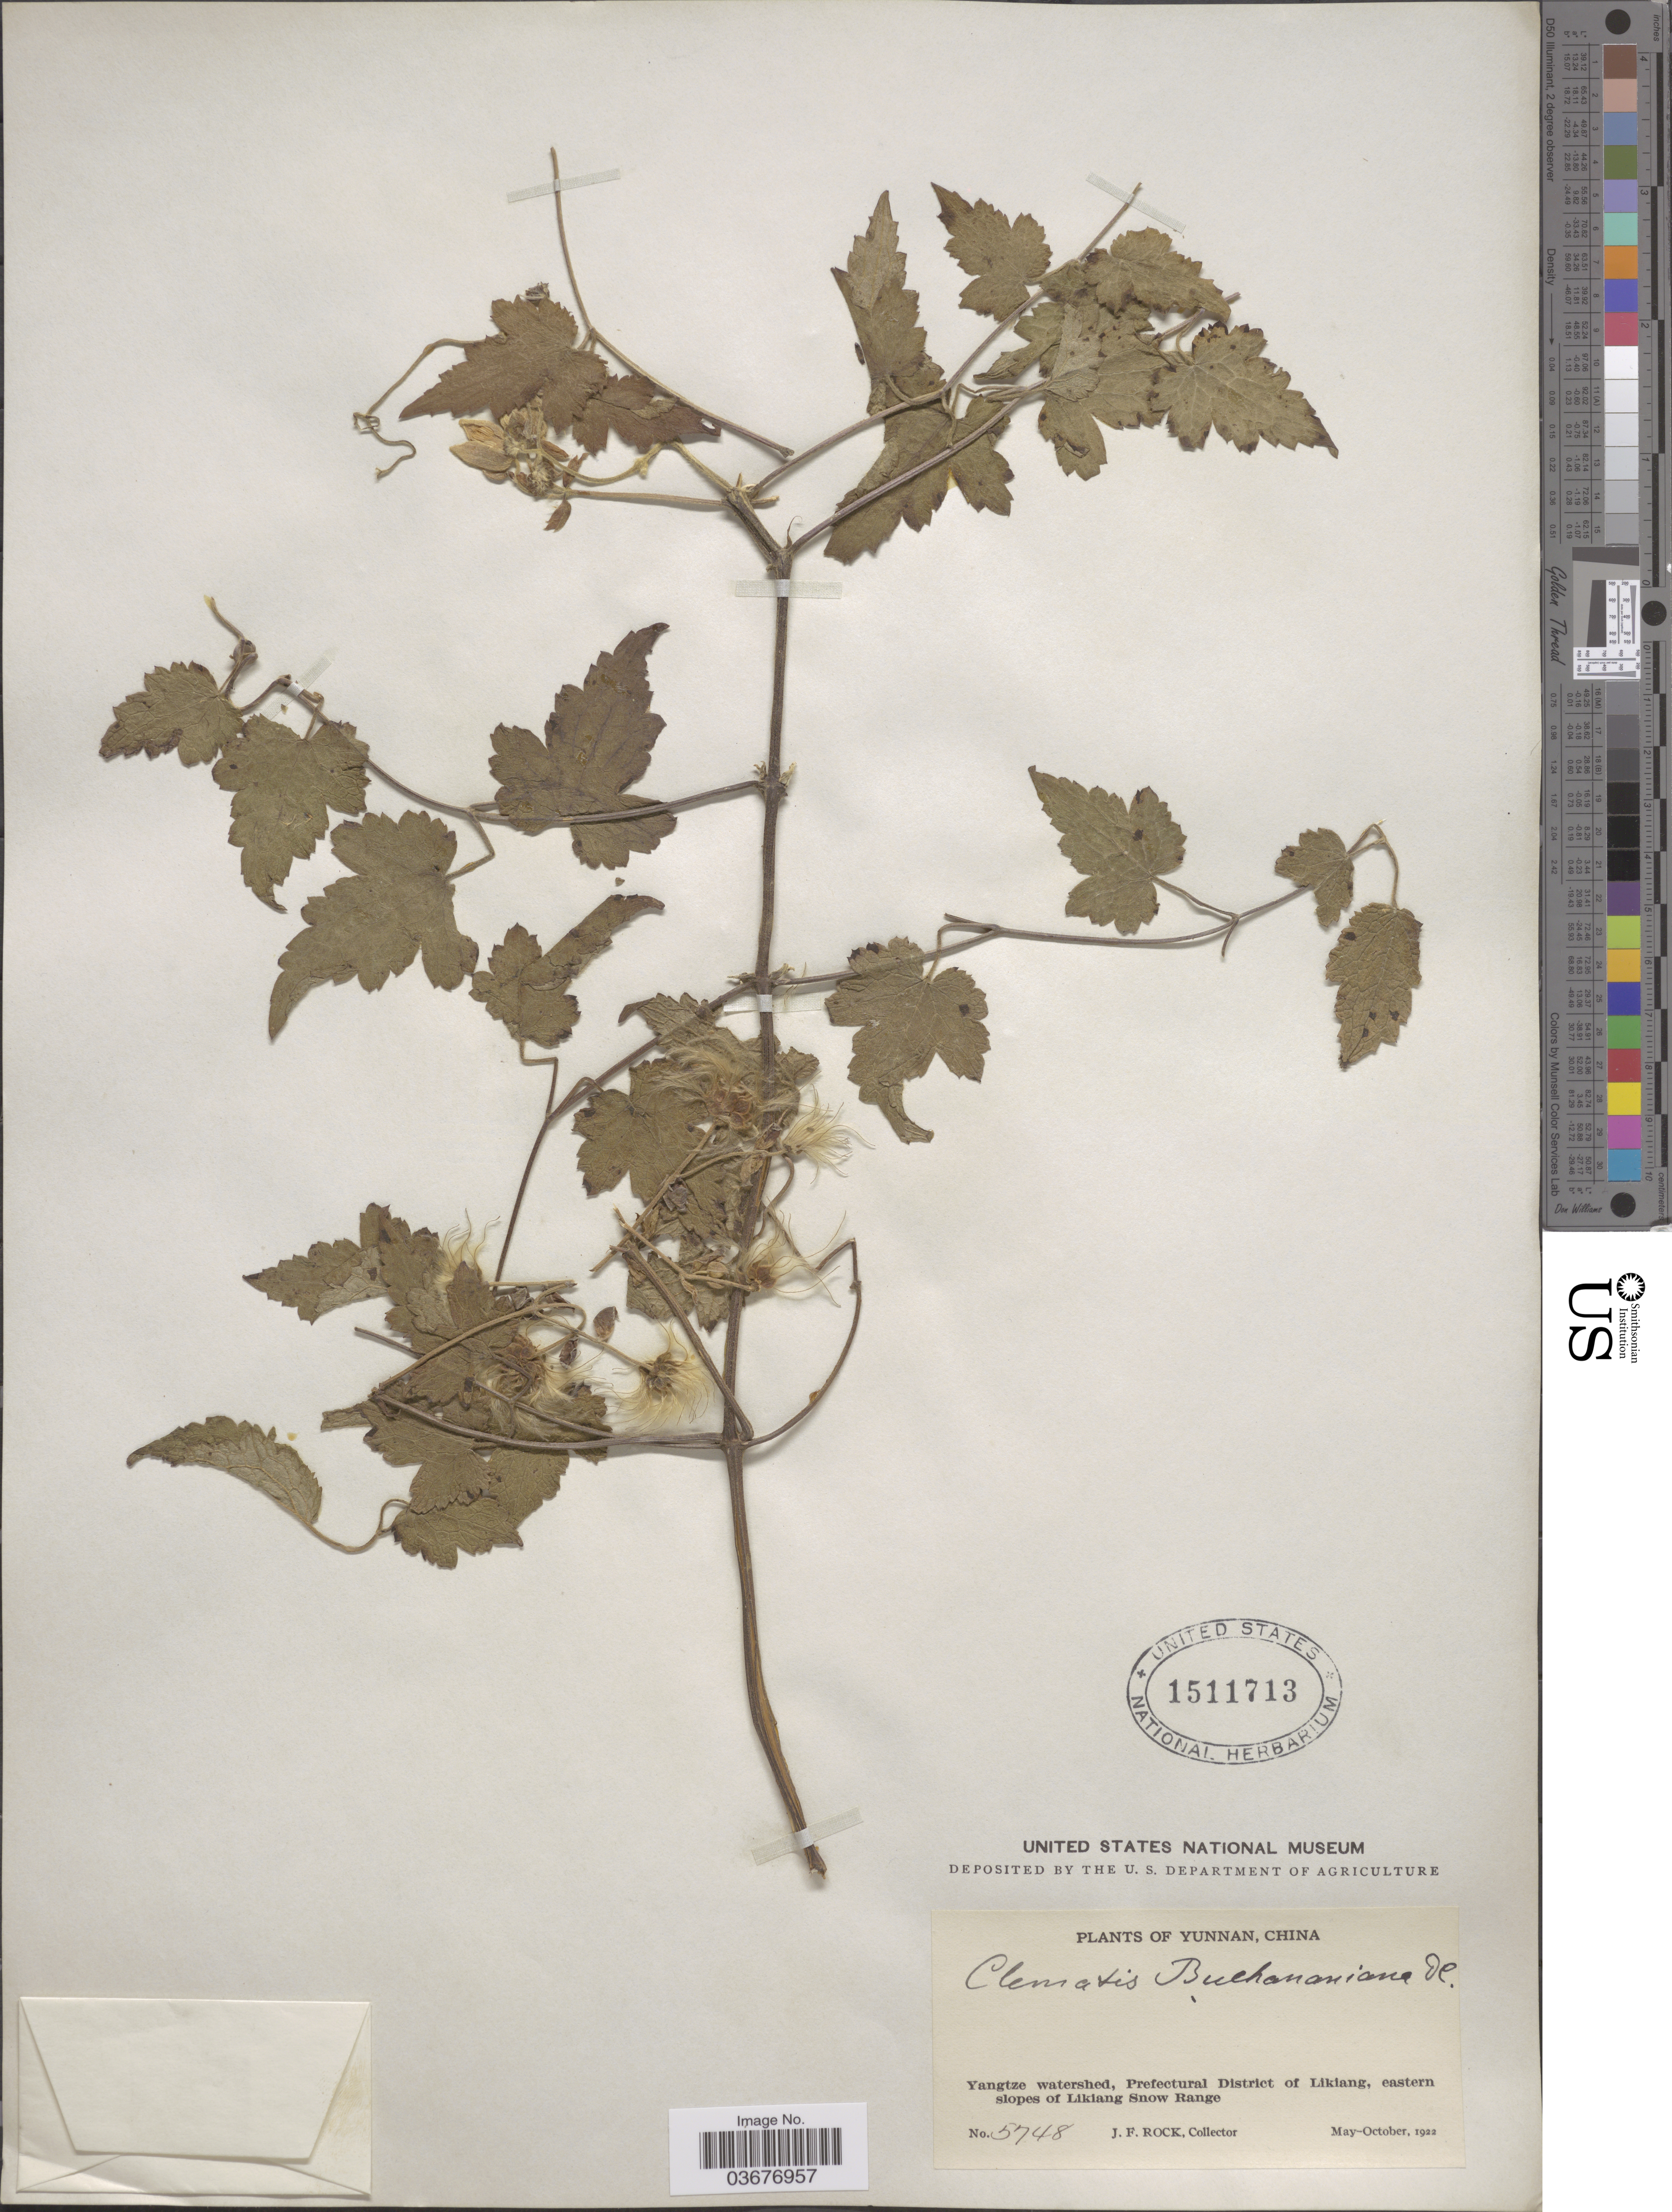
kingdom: Plantae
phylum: Tracheophyta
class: Magnoliopsida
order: Ranunculales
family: Ranunculaceae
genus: Clematis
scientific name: Clematis buchananiana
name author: DC.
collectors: J. Rock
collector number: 5748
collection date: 1922-05/1922-10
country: China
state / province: Yunnan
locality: Yangtze watershed, Prefectural District of Likiang, eastern slopes of Likiang Snow Range.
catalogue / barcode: US 1511713